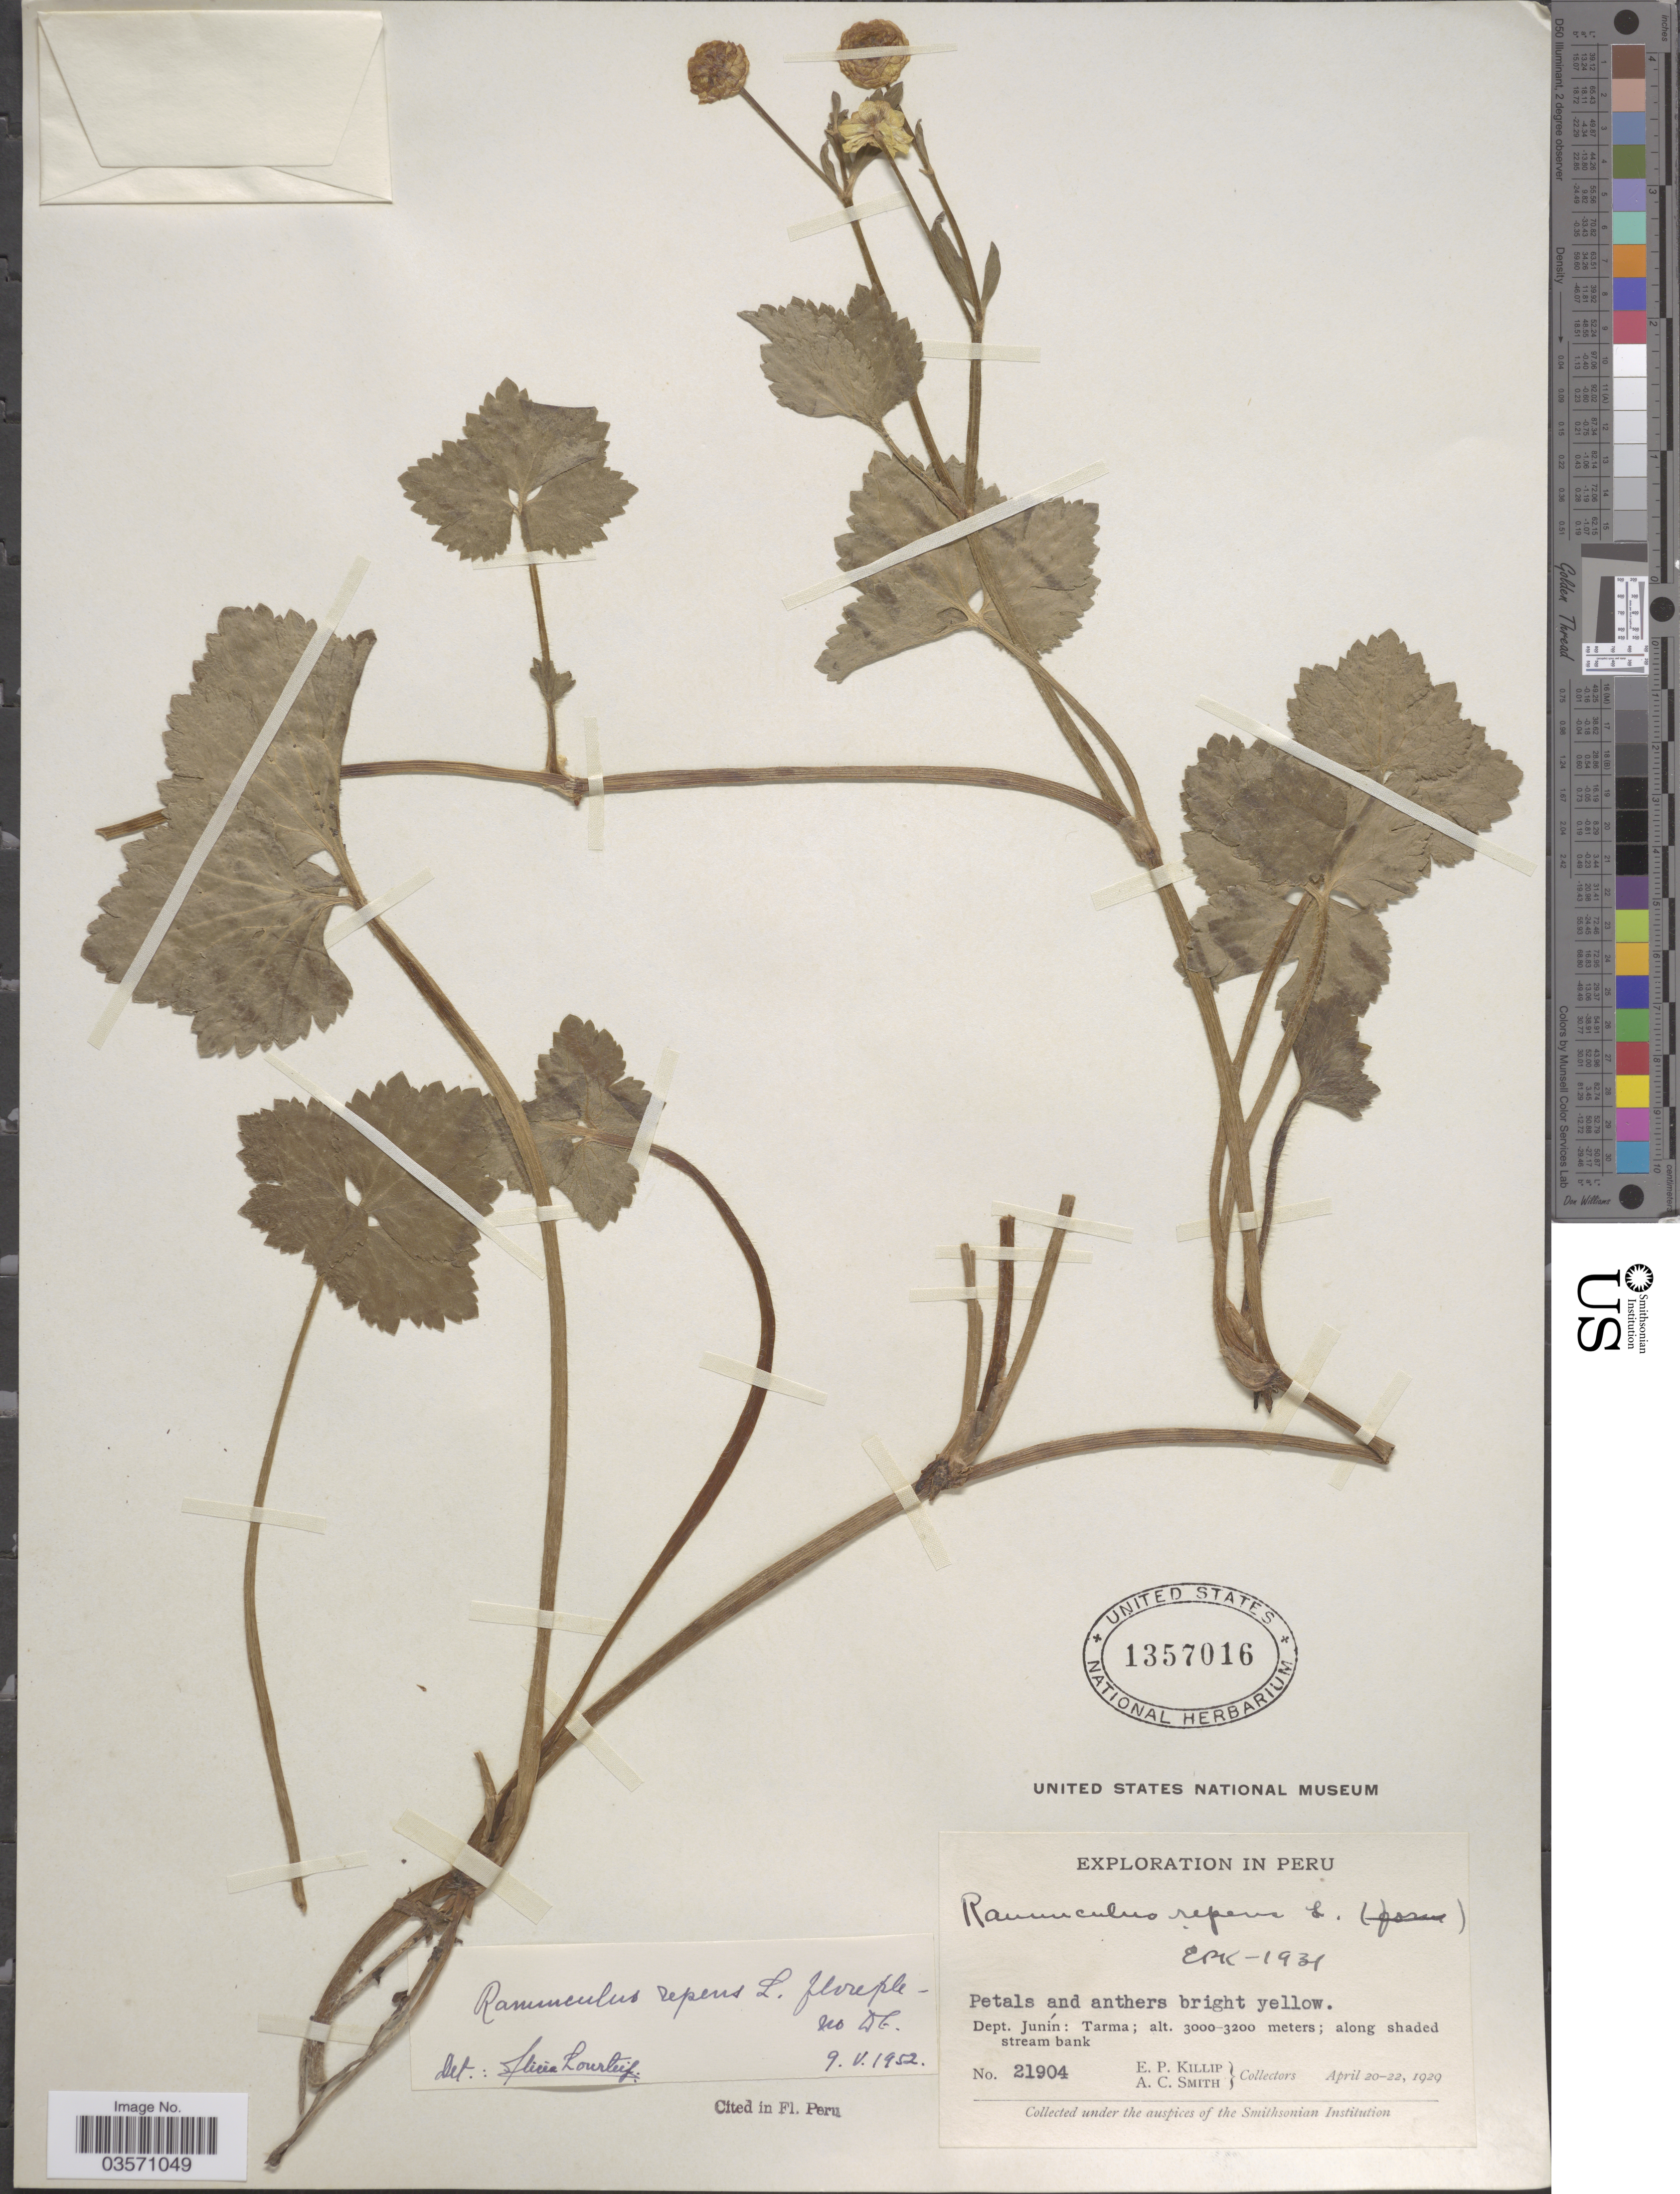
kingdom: Plantae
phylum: Tracheophyta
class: Magnoliopsida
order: Ranunculales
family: Ranunculaceae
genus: Ranunculus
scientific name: Ranunculus repens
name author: L.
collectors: E. P. Killip & A. C. Smith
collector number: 21904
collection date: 1929-04-20/1929-04-22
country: Peru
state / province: Junín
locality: Dept. Junín: Tarma.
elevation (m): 3000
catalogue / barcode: US 1357016